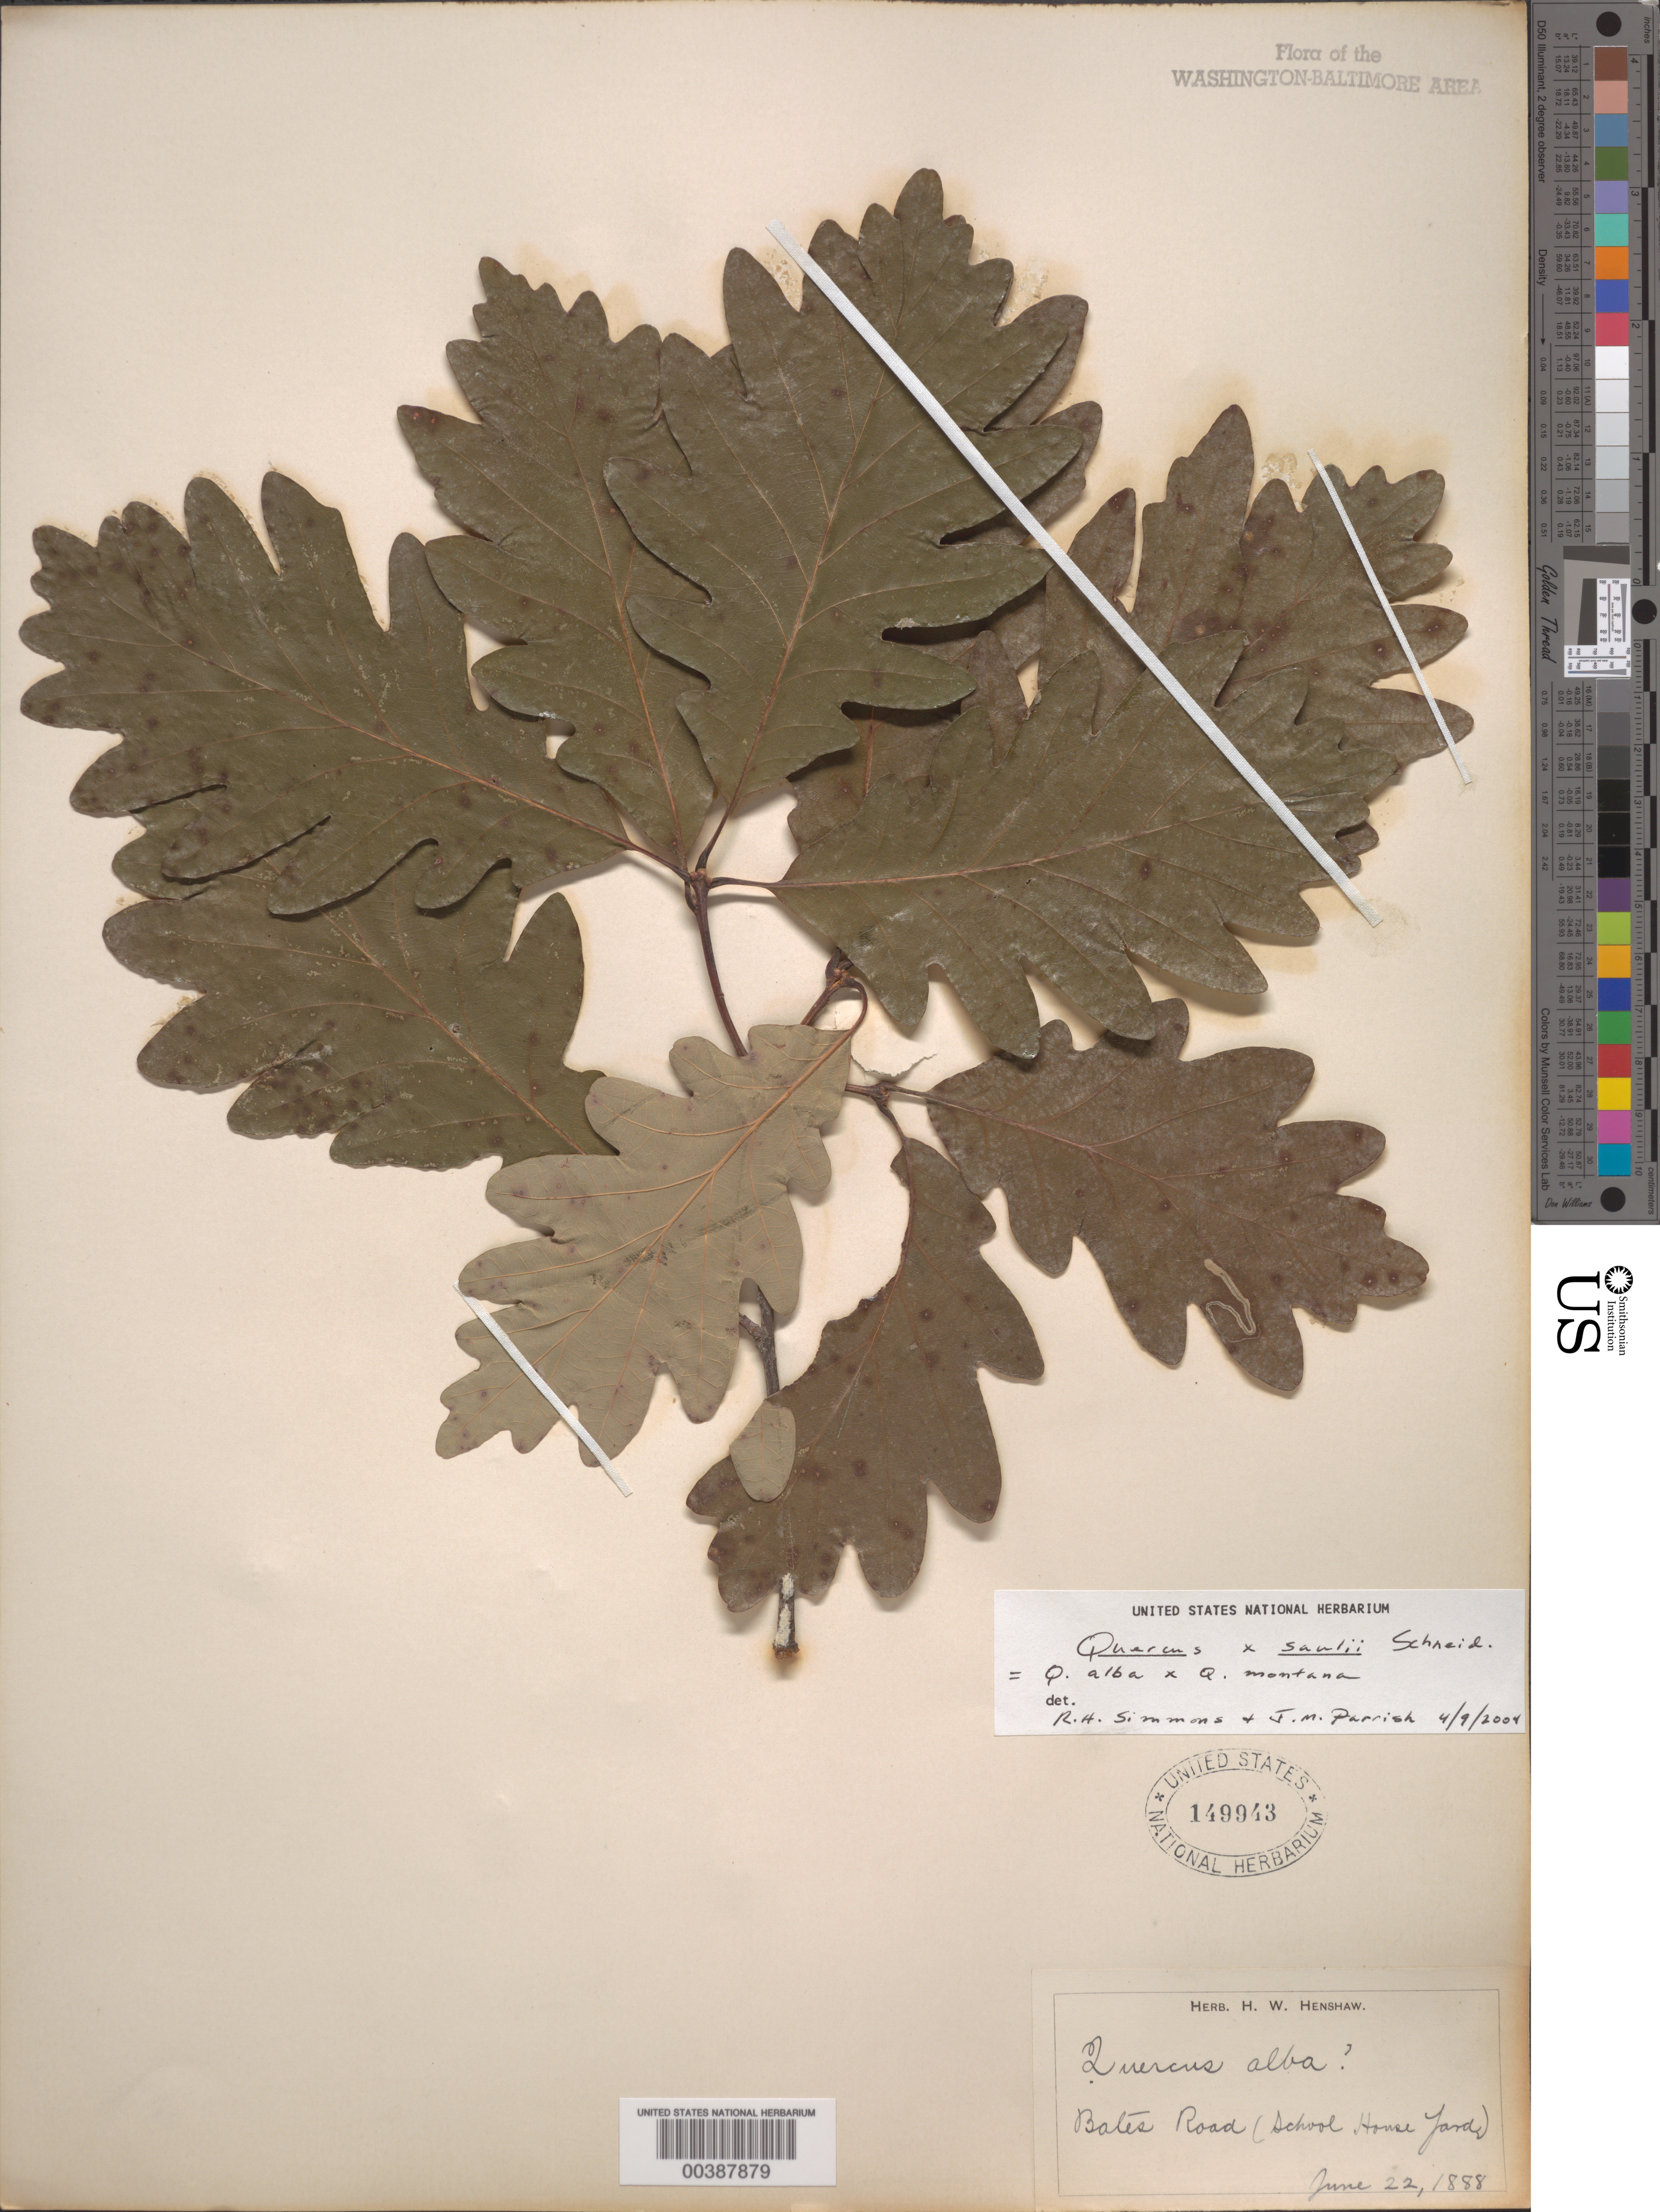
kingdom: Plantae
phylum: Tracheophyta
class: Magnoliopsida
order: Fagales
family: Fagaceae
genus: Quercus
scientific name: Quercus alba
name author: L.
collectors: H. Henshaw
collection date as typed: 22 Jun 1888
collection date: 1888-06-22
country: United States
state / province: District of Columbia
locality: Bates Road, School House Yard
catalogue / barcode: US 149943